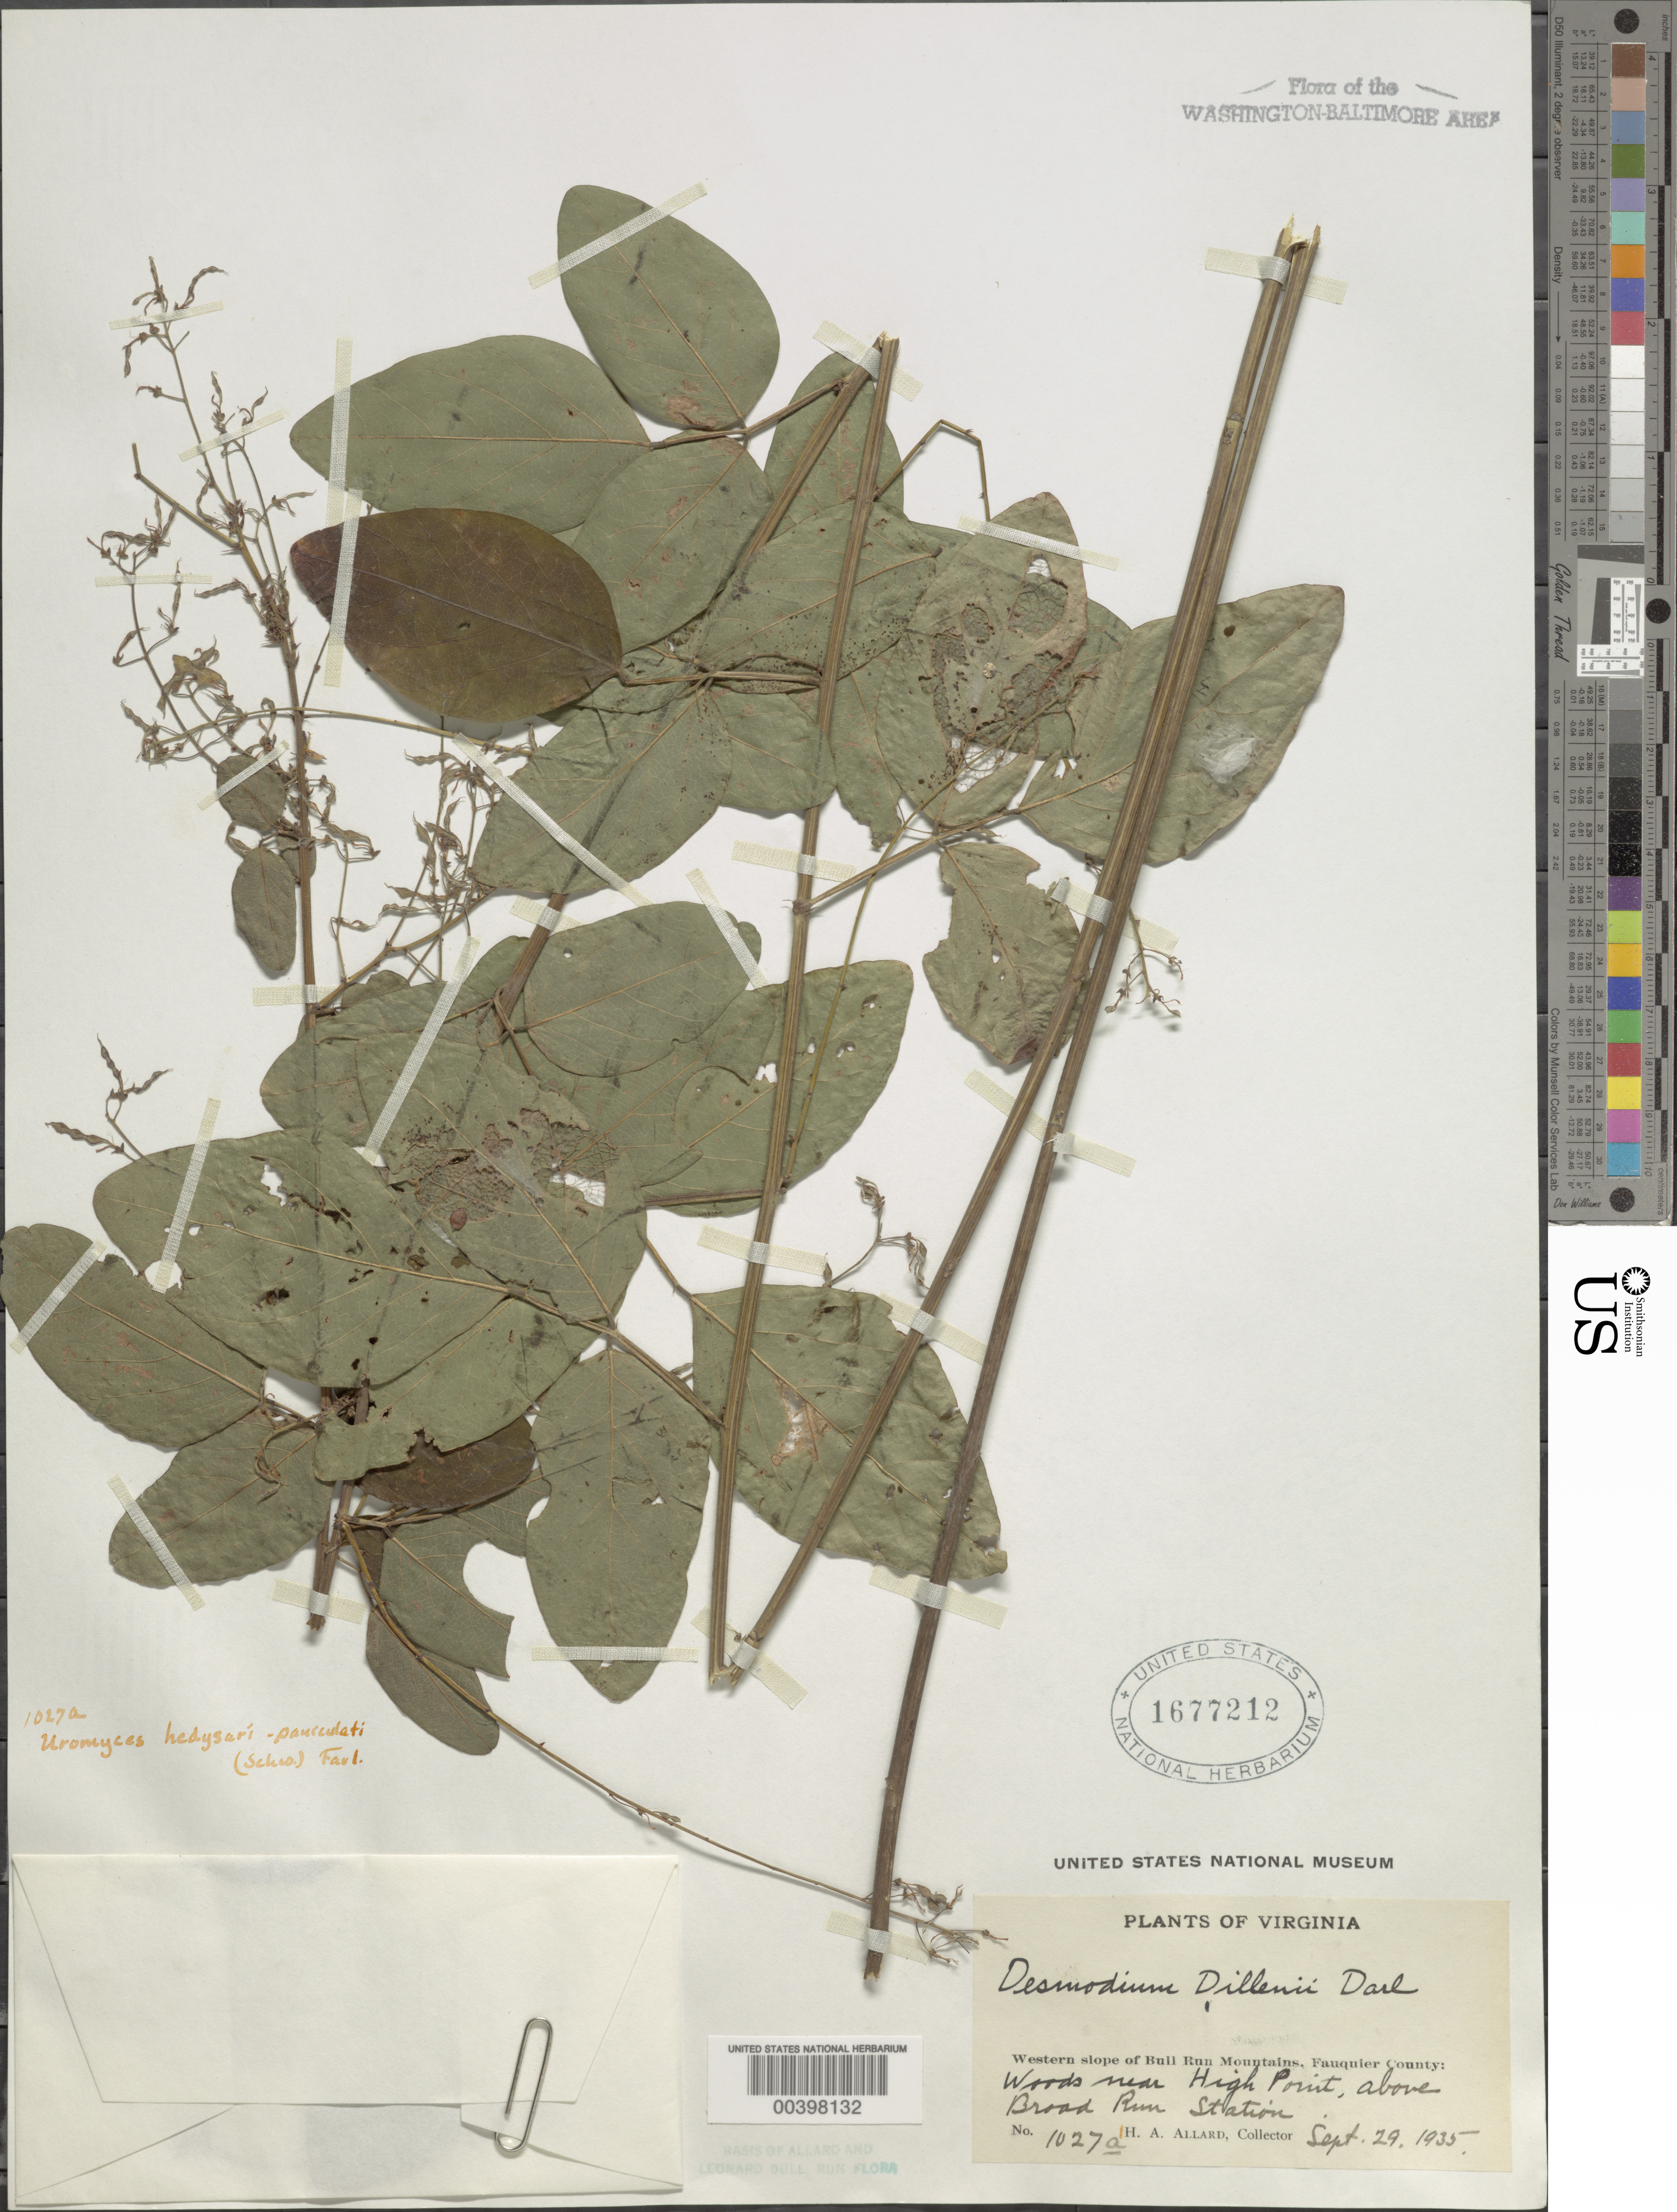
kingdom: Plantae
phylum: Tracheophyta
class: Magnoliopsida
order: Fabales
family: Fabaceae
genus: Desmodium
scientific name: Desmodium glabellum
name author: (Michx.) DC.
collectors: H. A. Allard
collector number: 1027A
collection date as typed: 29 Sep 1935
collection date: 1935-09-29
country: United States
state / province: Virginia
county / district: Fauquier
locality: Near High Point above Broad Run Station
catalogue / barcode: US 1677212